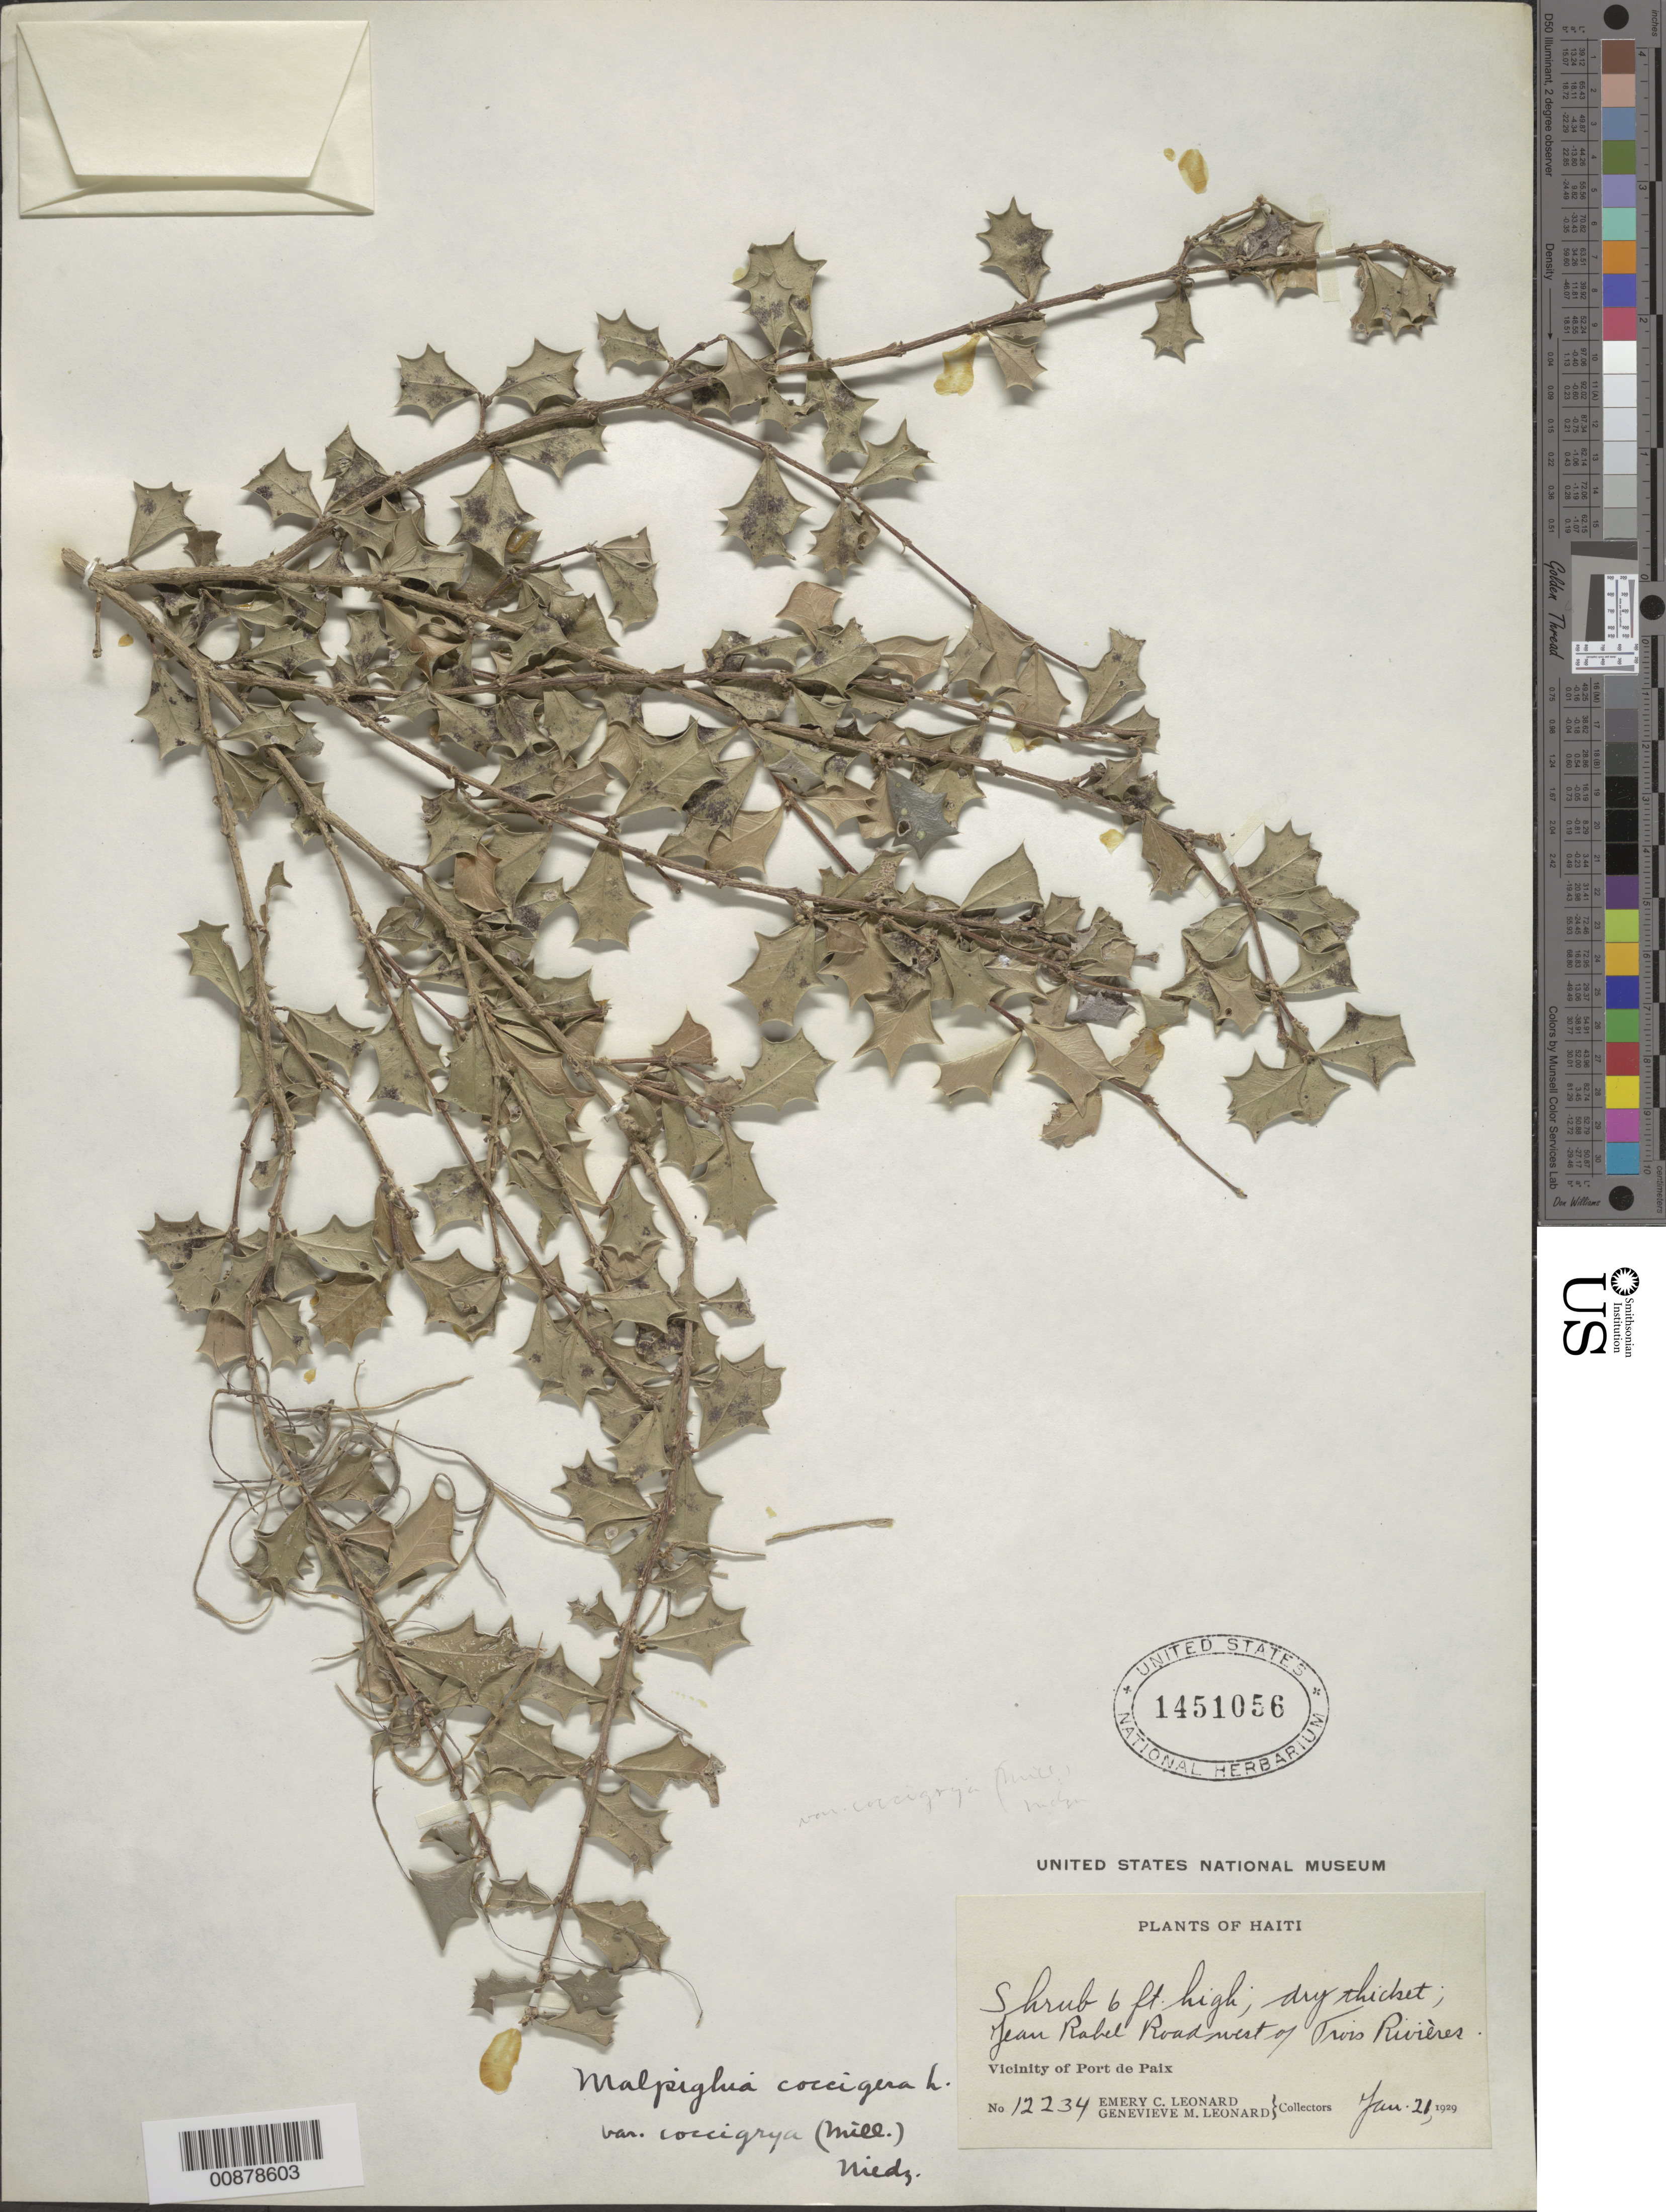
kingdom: Plantae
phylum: Tracheophyta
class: Magnoliopsida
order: Malpighiales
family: Malpighiaceae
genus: Malpighia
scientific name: Malpighia coccigera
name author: L.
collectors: E. C. Leonard & G. M. Leonard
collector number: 12234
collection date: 1929-01-21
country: Haiti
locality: Jean Rabel Road west of Troi Rivières. Vicinity of Port de Paix.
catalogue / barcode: US 1451056